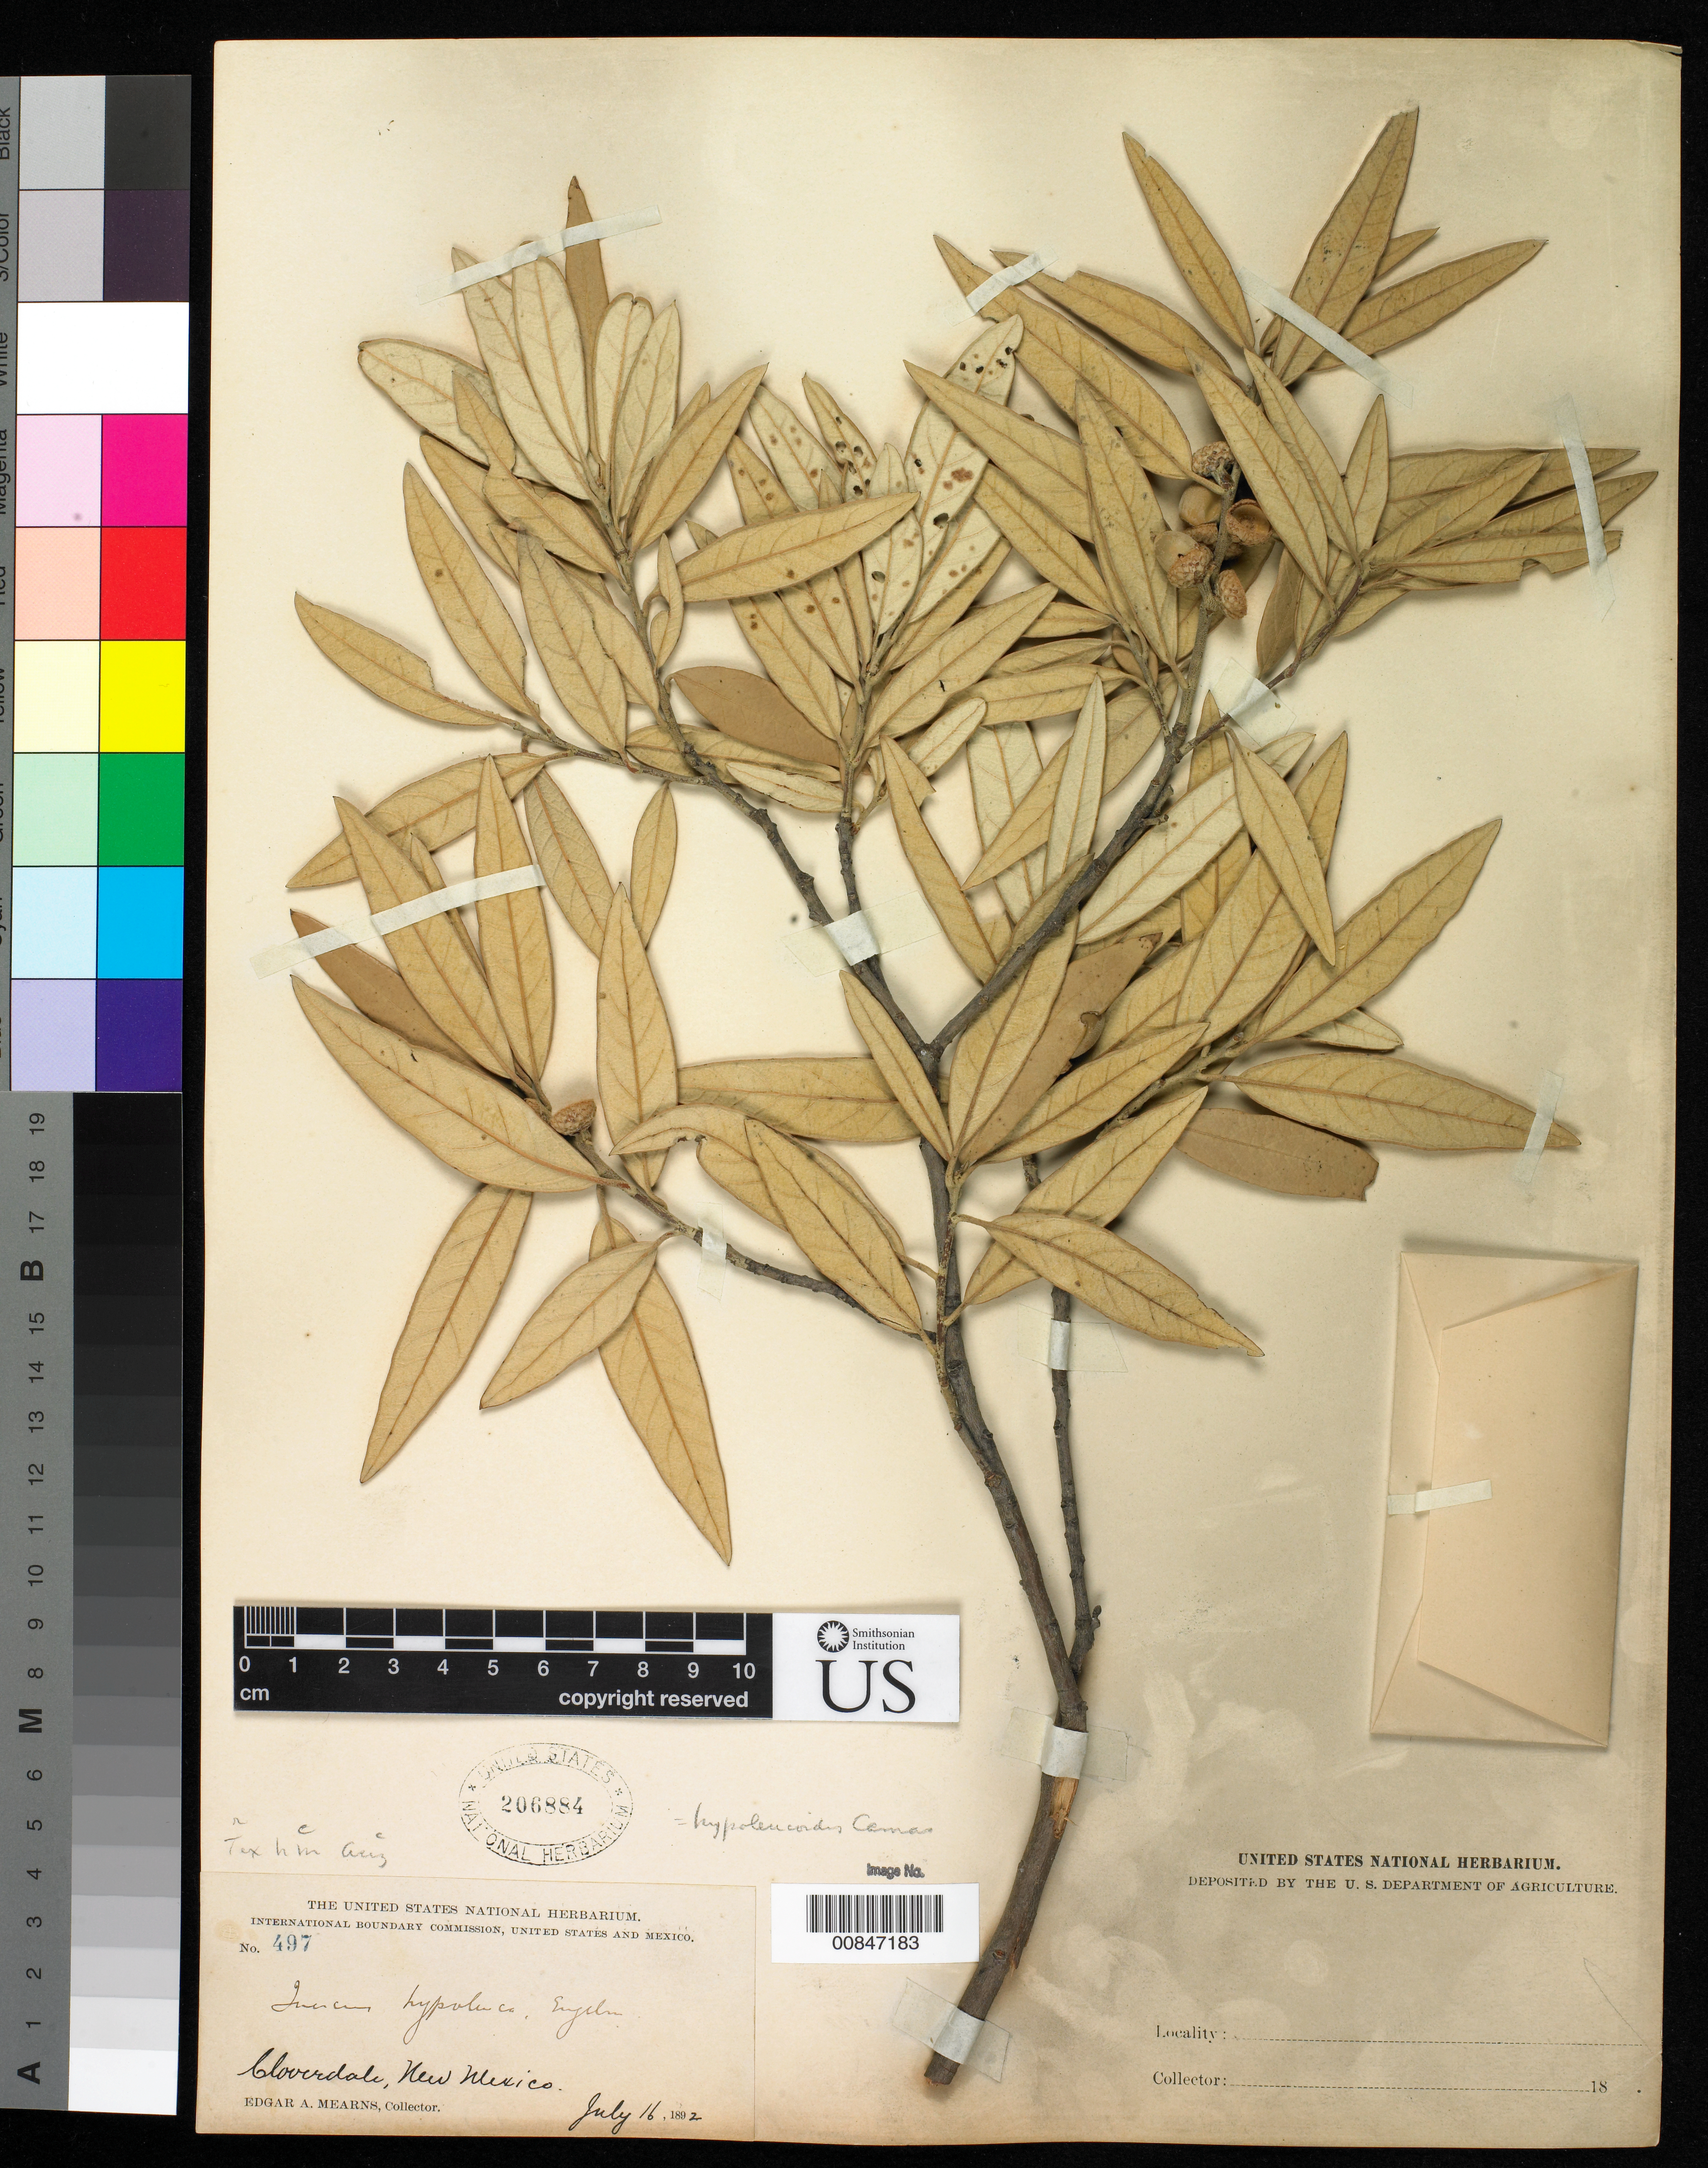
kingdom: Plantae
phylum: Tracheophyta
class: Magnoliopsida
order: Fagales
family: Fagaceae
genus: Quercus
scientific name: Quercus hypoleucoides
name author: A. Camus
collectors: E. A. Mearns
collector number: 497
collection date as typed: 16 Jul 1892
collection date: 1892-07-16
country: United States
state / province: New Mexico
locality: Cloverdale, New Mexico.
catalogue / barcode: US 206884